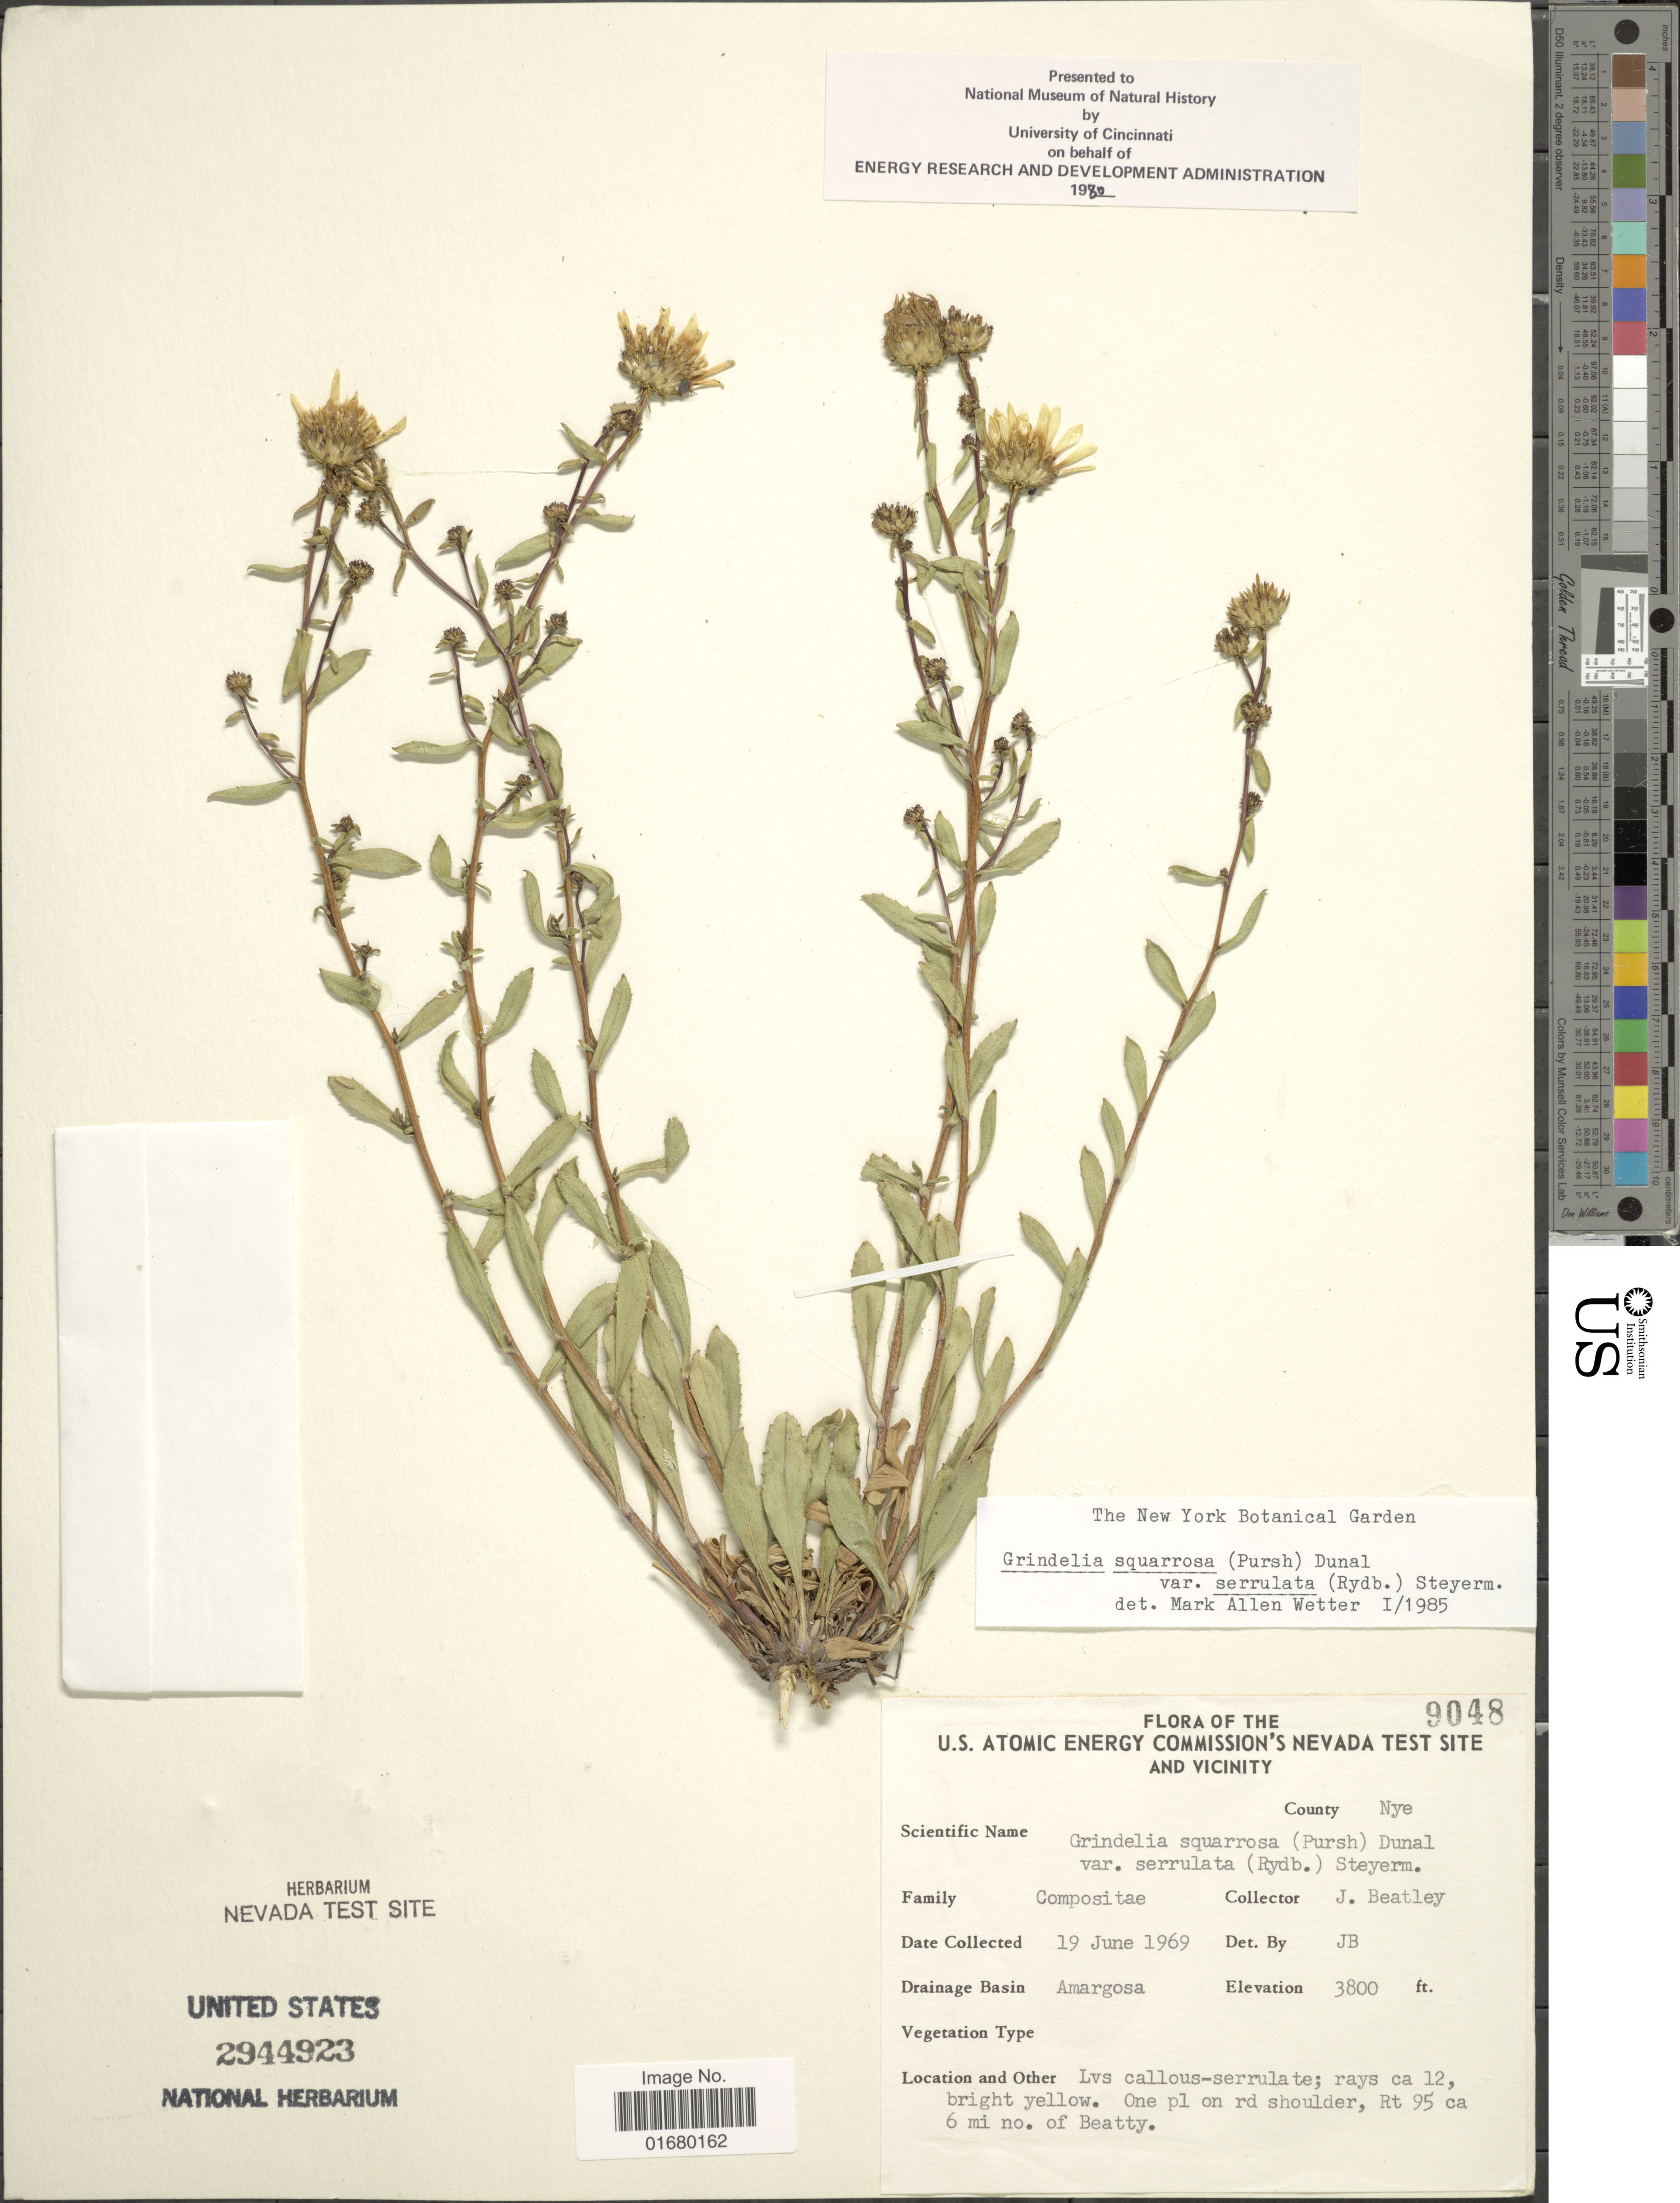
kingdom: Plantae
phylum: Tracheophyta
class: Magnoliopsida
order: Asterales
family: Asteraceae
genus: Grindelia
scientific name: Grindelia squarrosa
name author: (Pursh) Dunal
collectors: J. C. Beatley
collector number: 9048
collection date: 1969-06-19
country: United States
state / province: Nevada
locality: The U.S. Atomic Energy Commission's Nevada Test Site and Vicinity, Rt 94 ca 6 mi no. of Beatty.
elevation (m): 1158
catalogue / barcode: US 2944923